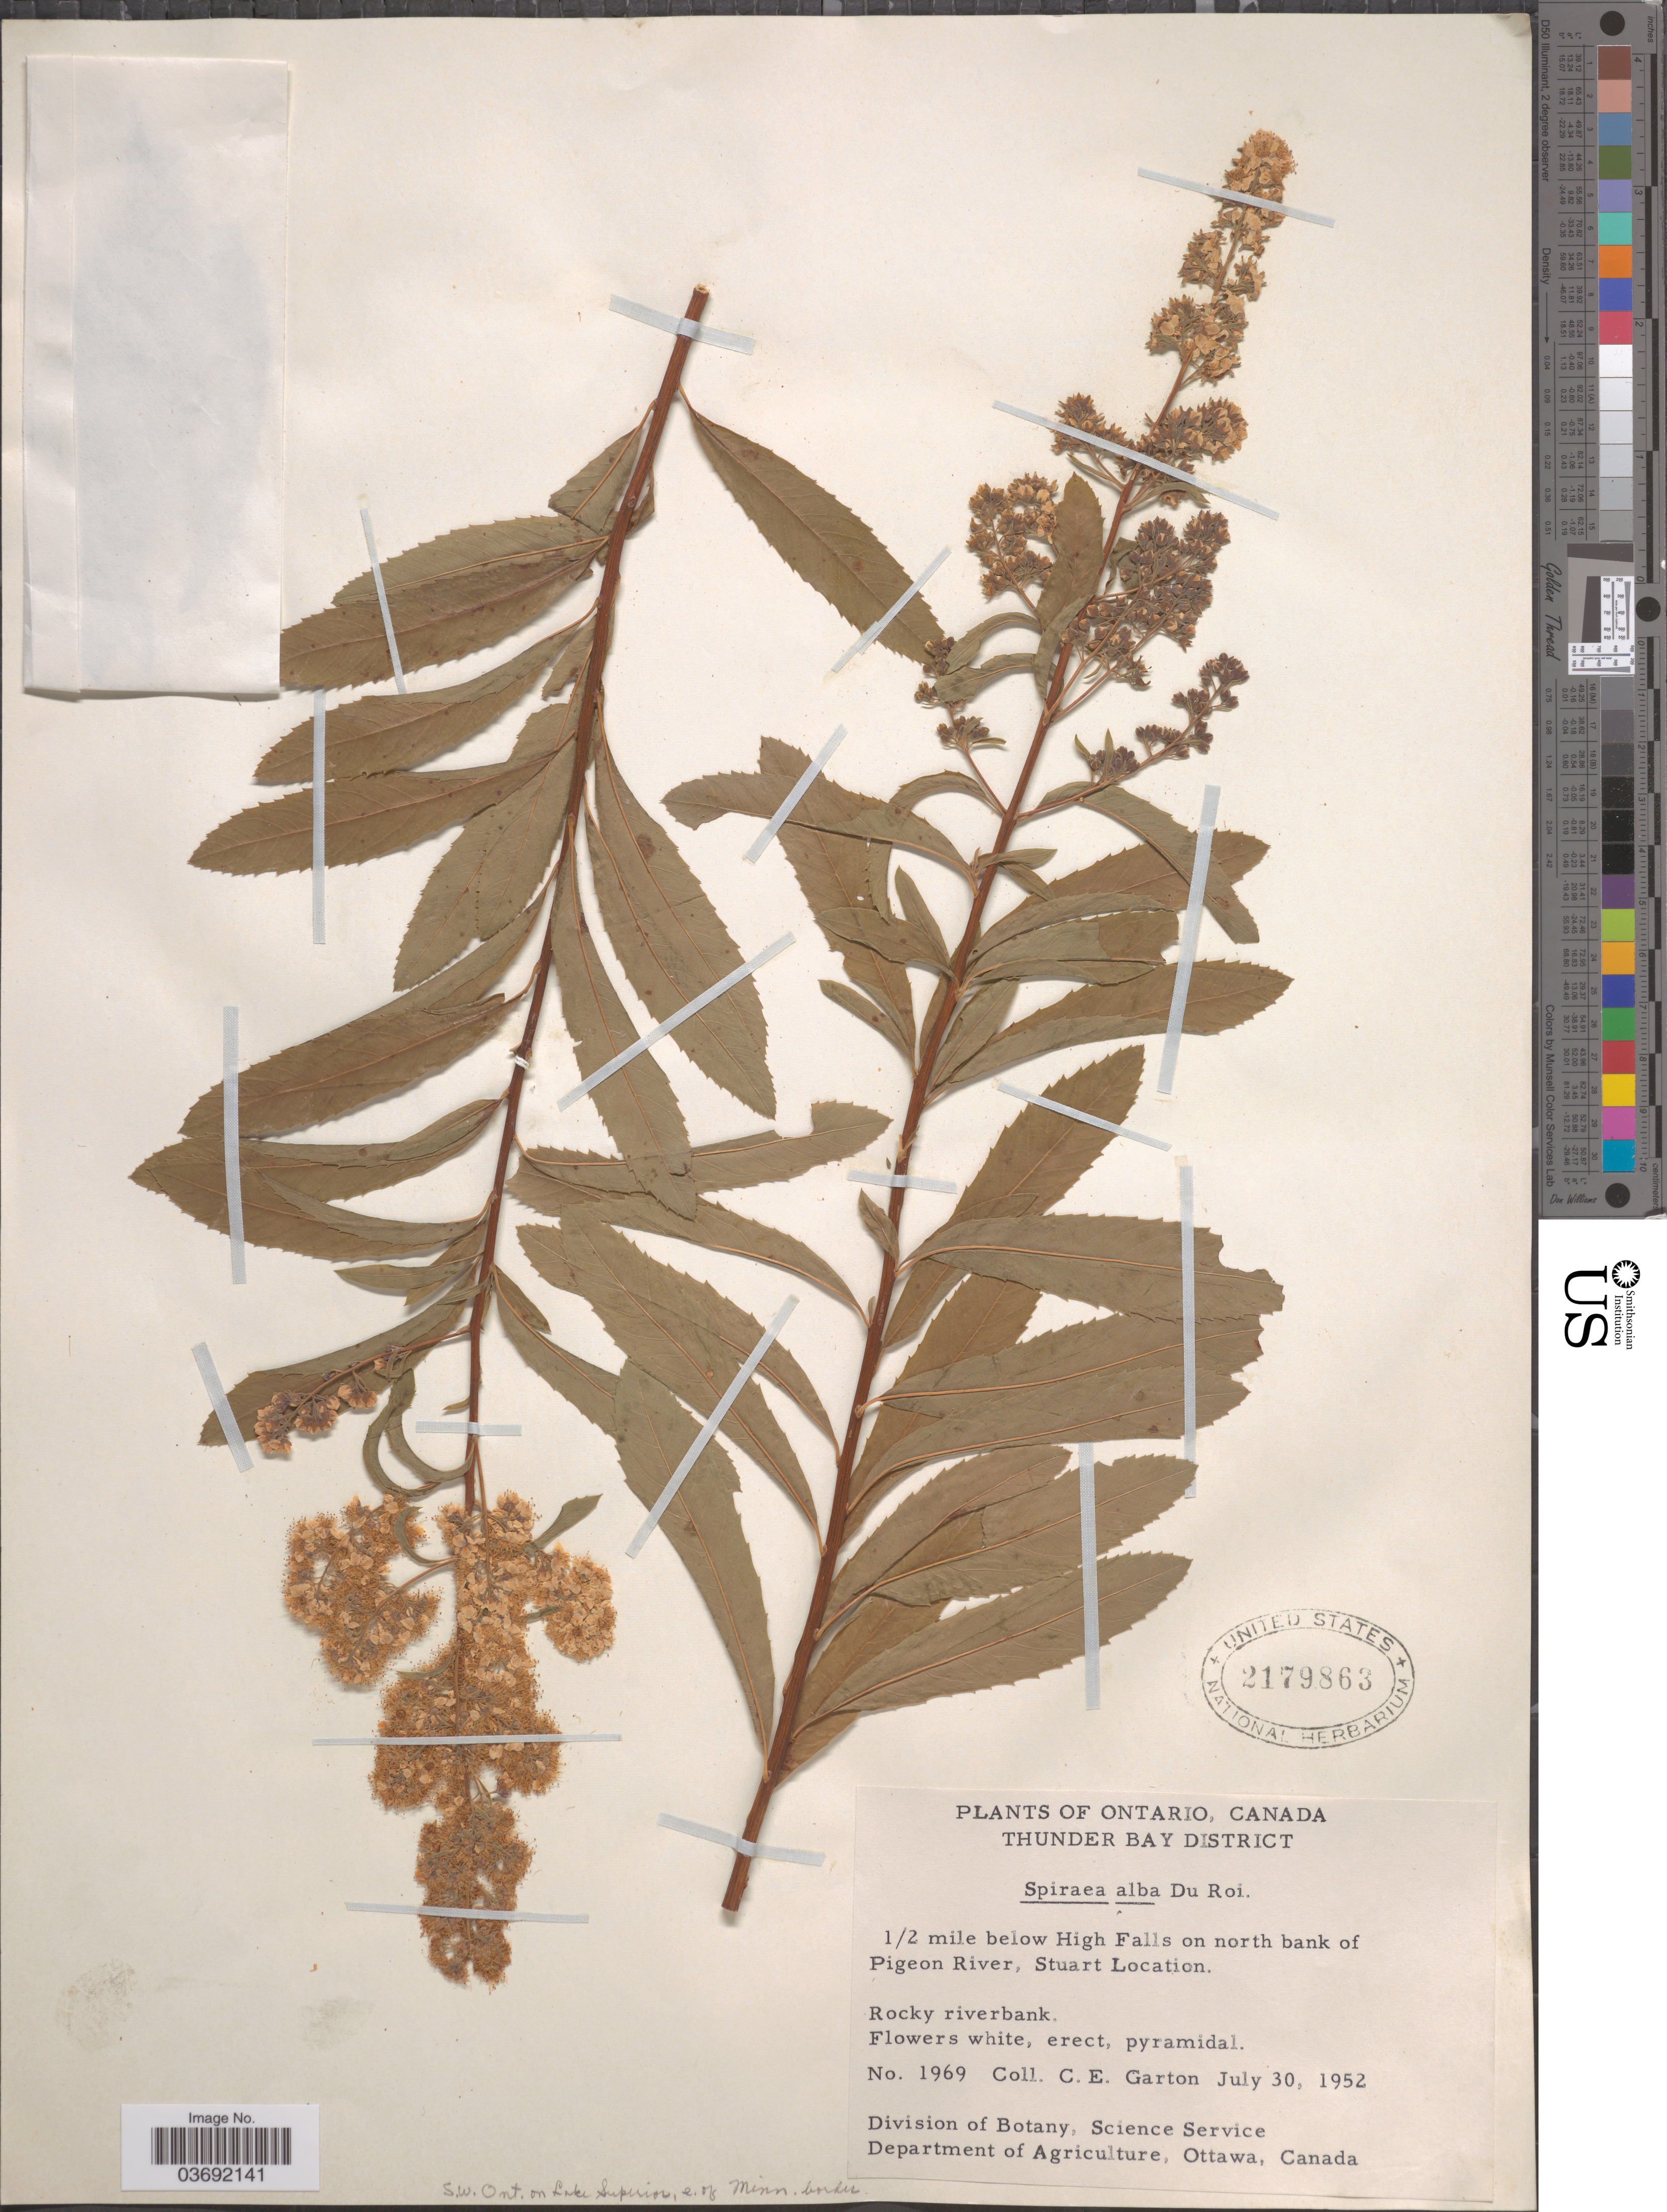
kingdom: Plantae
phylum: Tracheophyta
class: Magnoliopsida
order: Rosales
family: Rosaceae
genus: Spiraea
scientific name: Spiraea alba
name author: Du Roi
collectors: C. E. Garton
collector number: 1969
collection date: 1952-07-30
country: Canada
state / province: Ontario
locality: Thunder Bay District. ½ mile below High Falls on north bank of Pigeon River, Stuart Location. S. W. Ont. on Lake Superior, e. of Minn. border.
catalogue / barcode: US 2179863